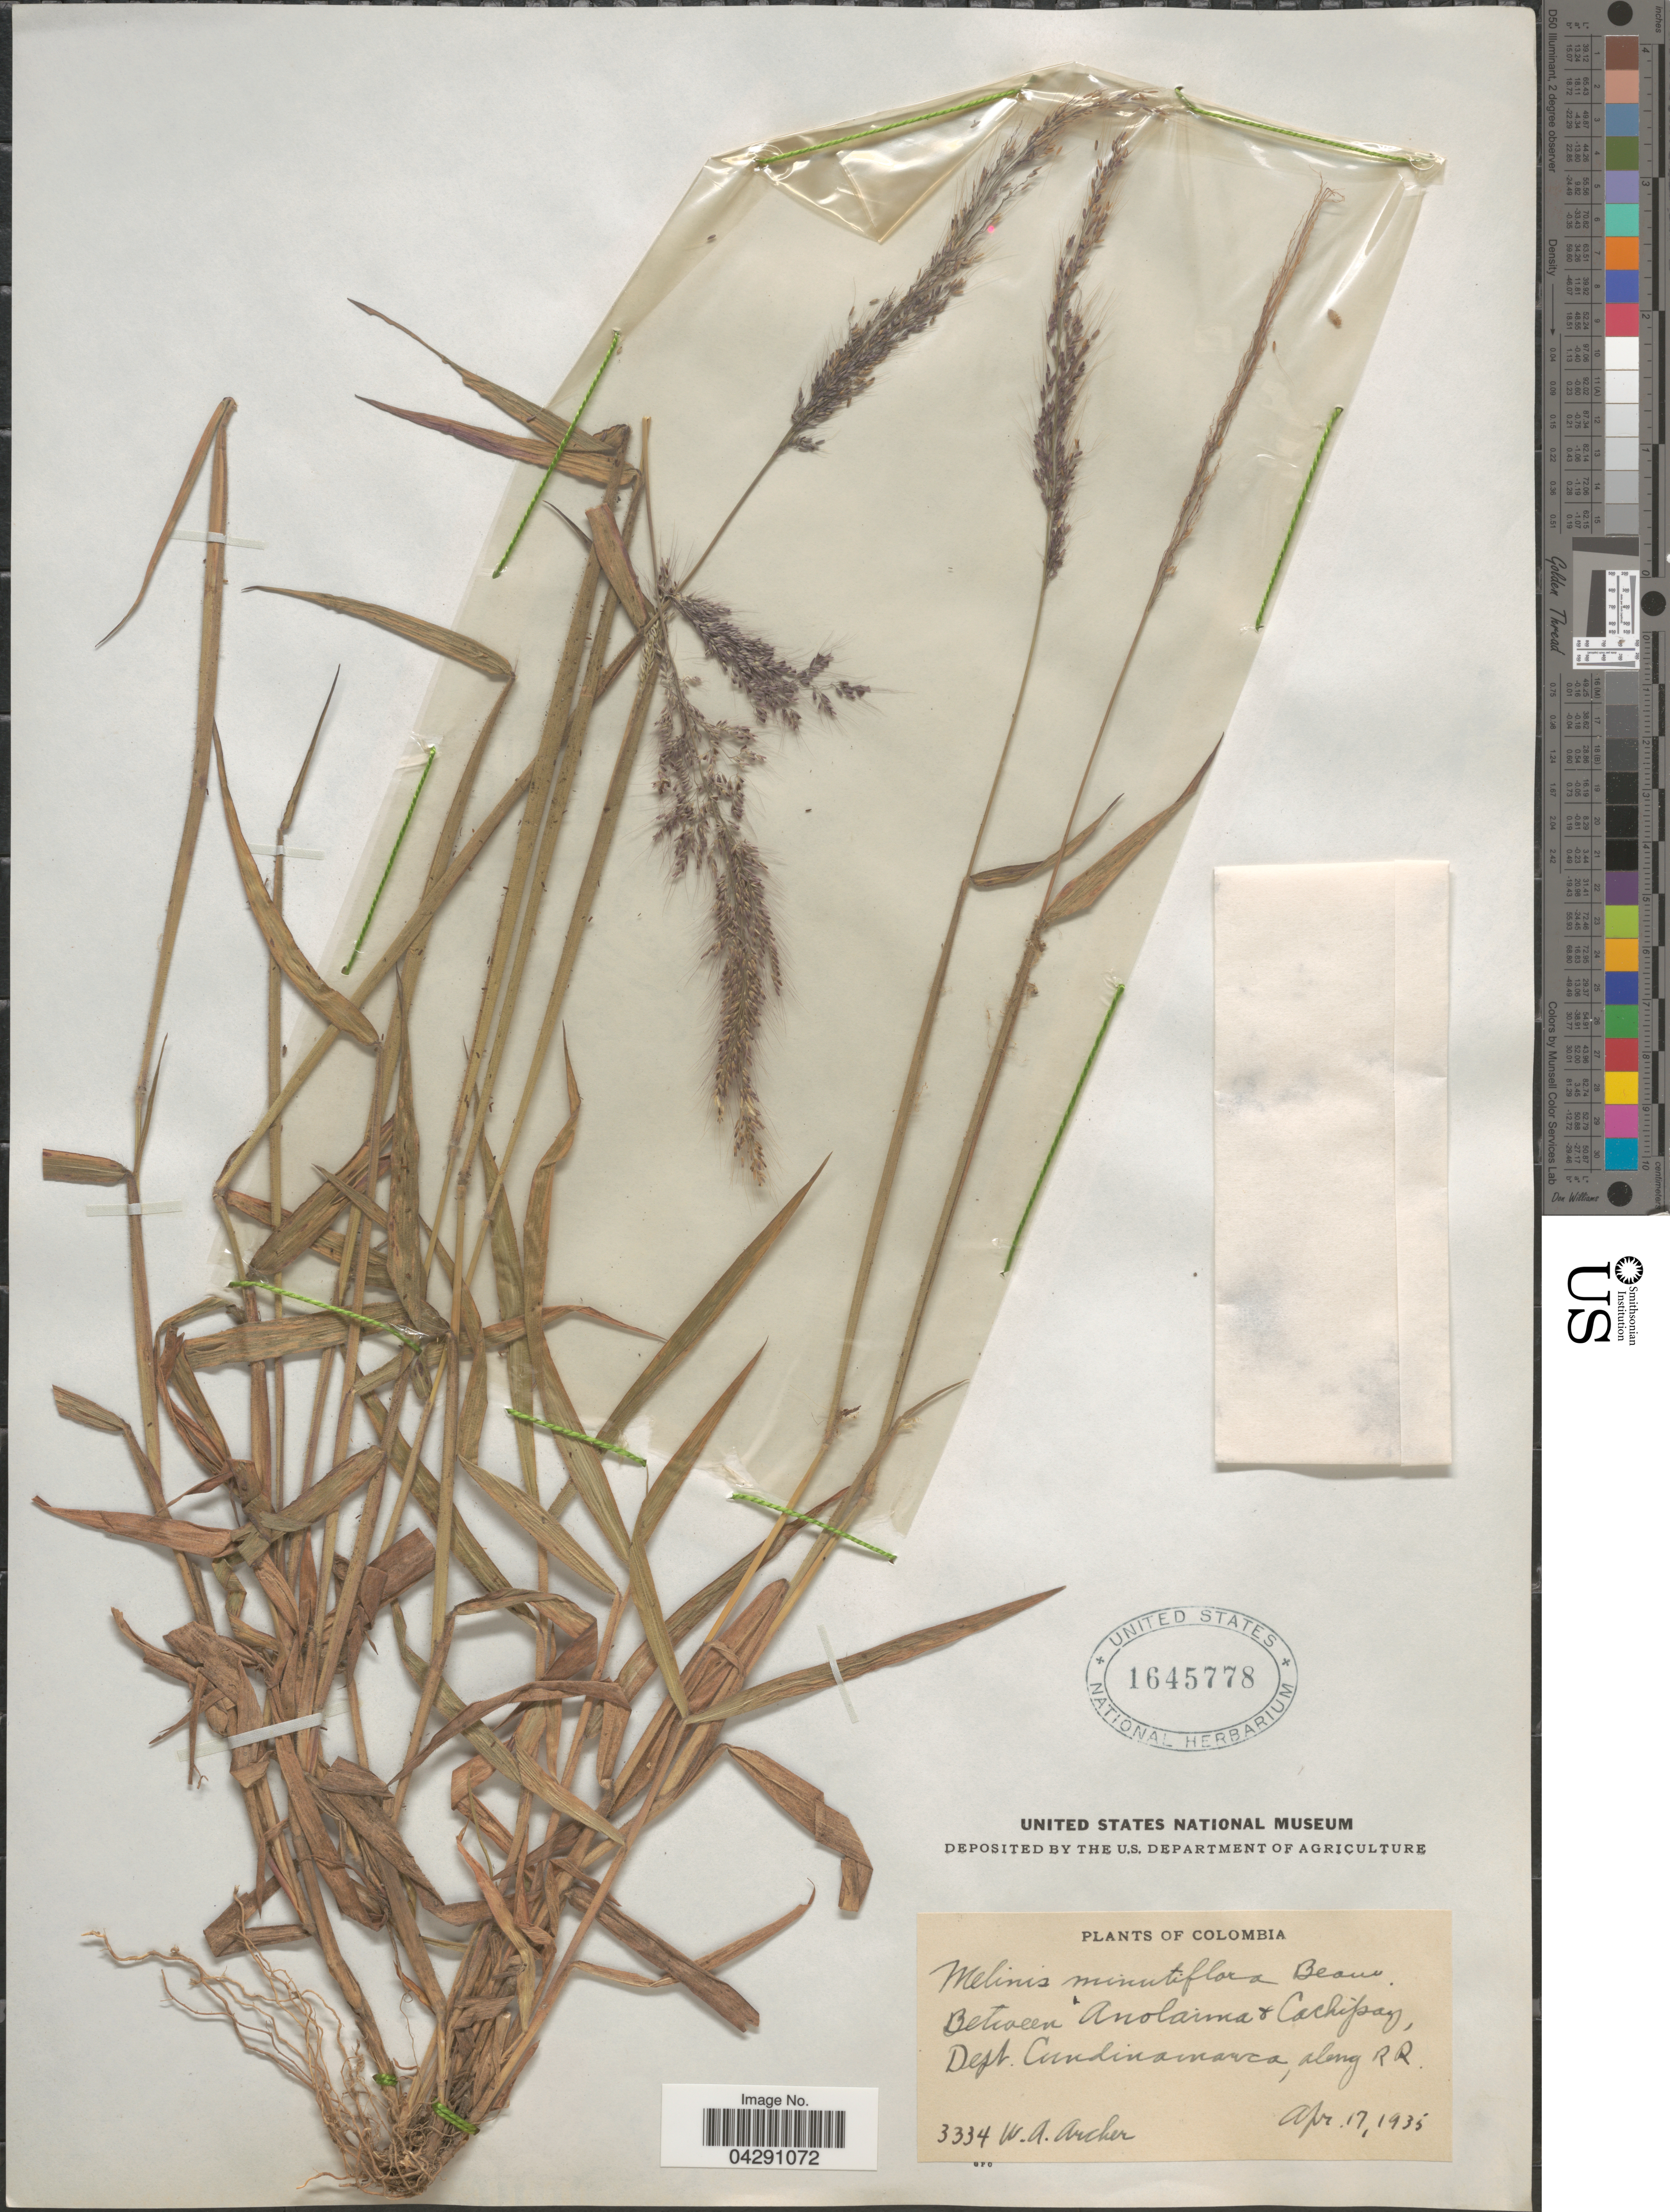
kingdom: Plantae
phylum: Tracheophyta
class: Liliopsida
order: Poales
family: Poaceae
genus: Melinis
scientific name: Melinis minutiflora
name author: P. Beauv.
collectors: W. Archer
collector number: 3334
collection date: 1935-04-17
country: Colombia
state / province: Cundinamarca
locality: Between Anolaima & Cachipay, Dept. Cundinamarca, along R.R.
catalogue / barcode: US 1645778